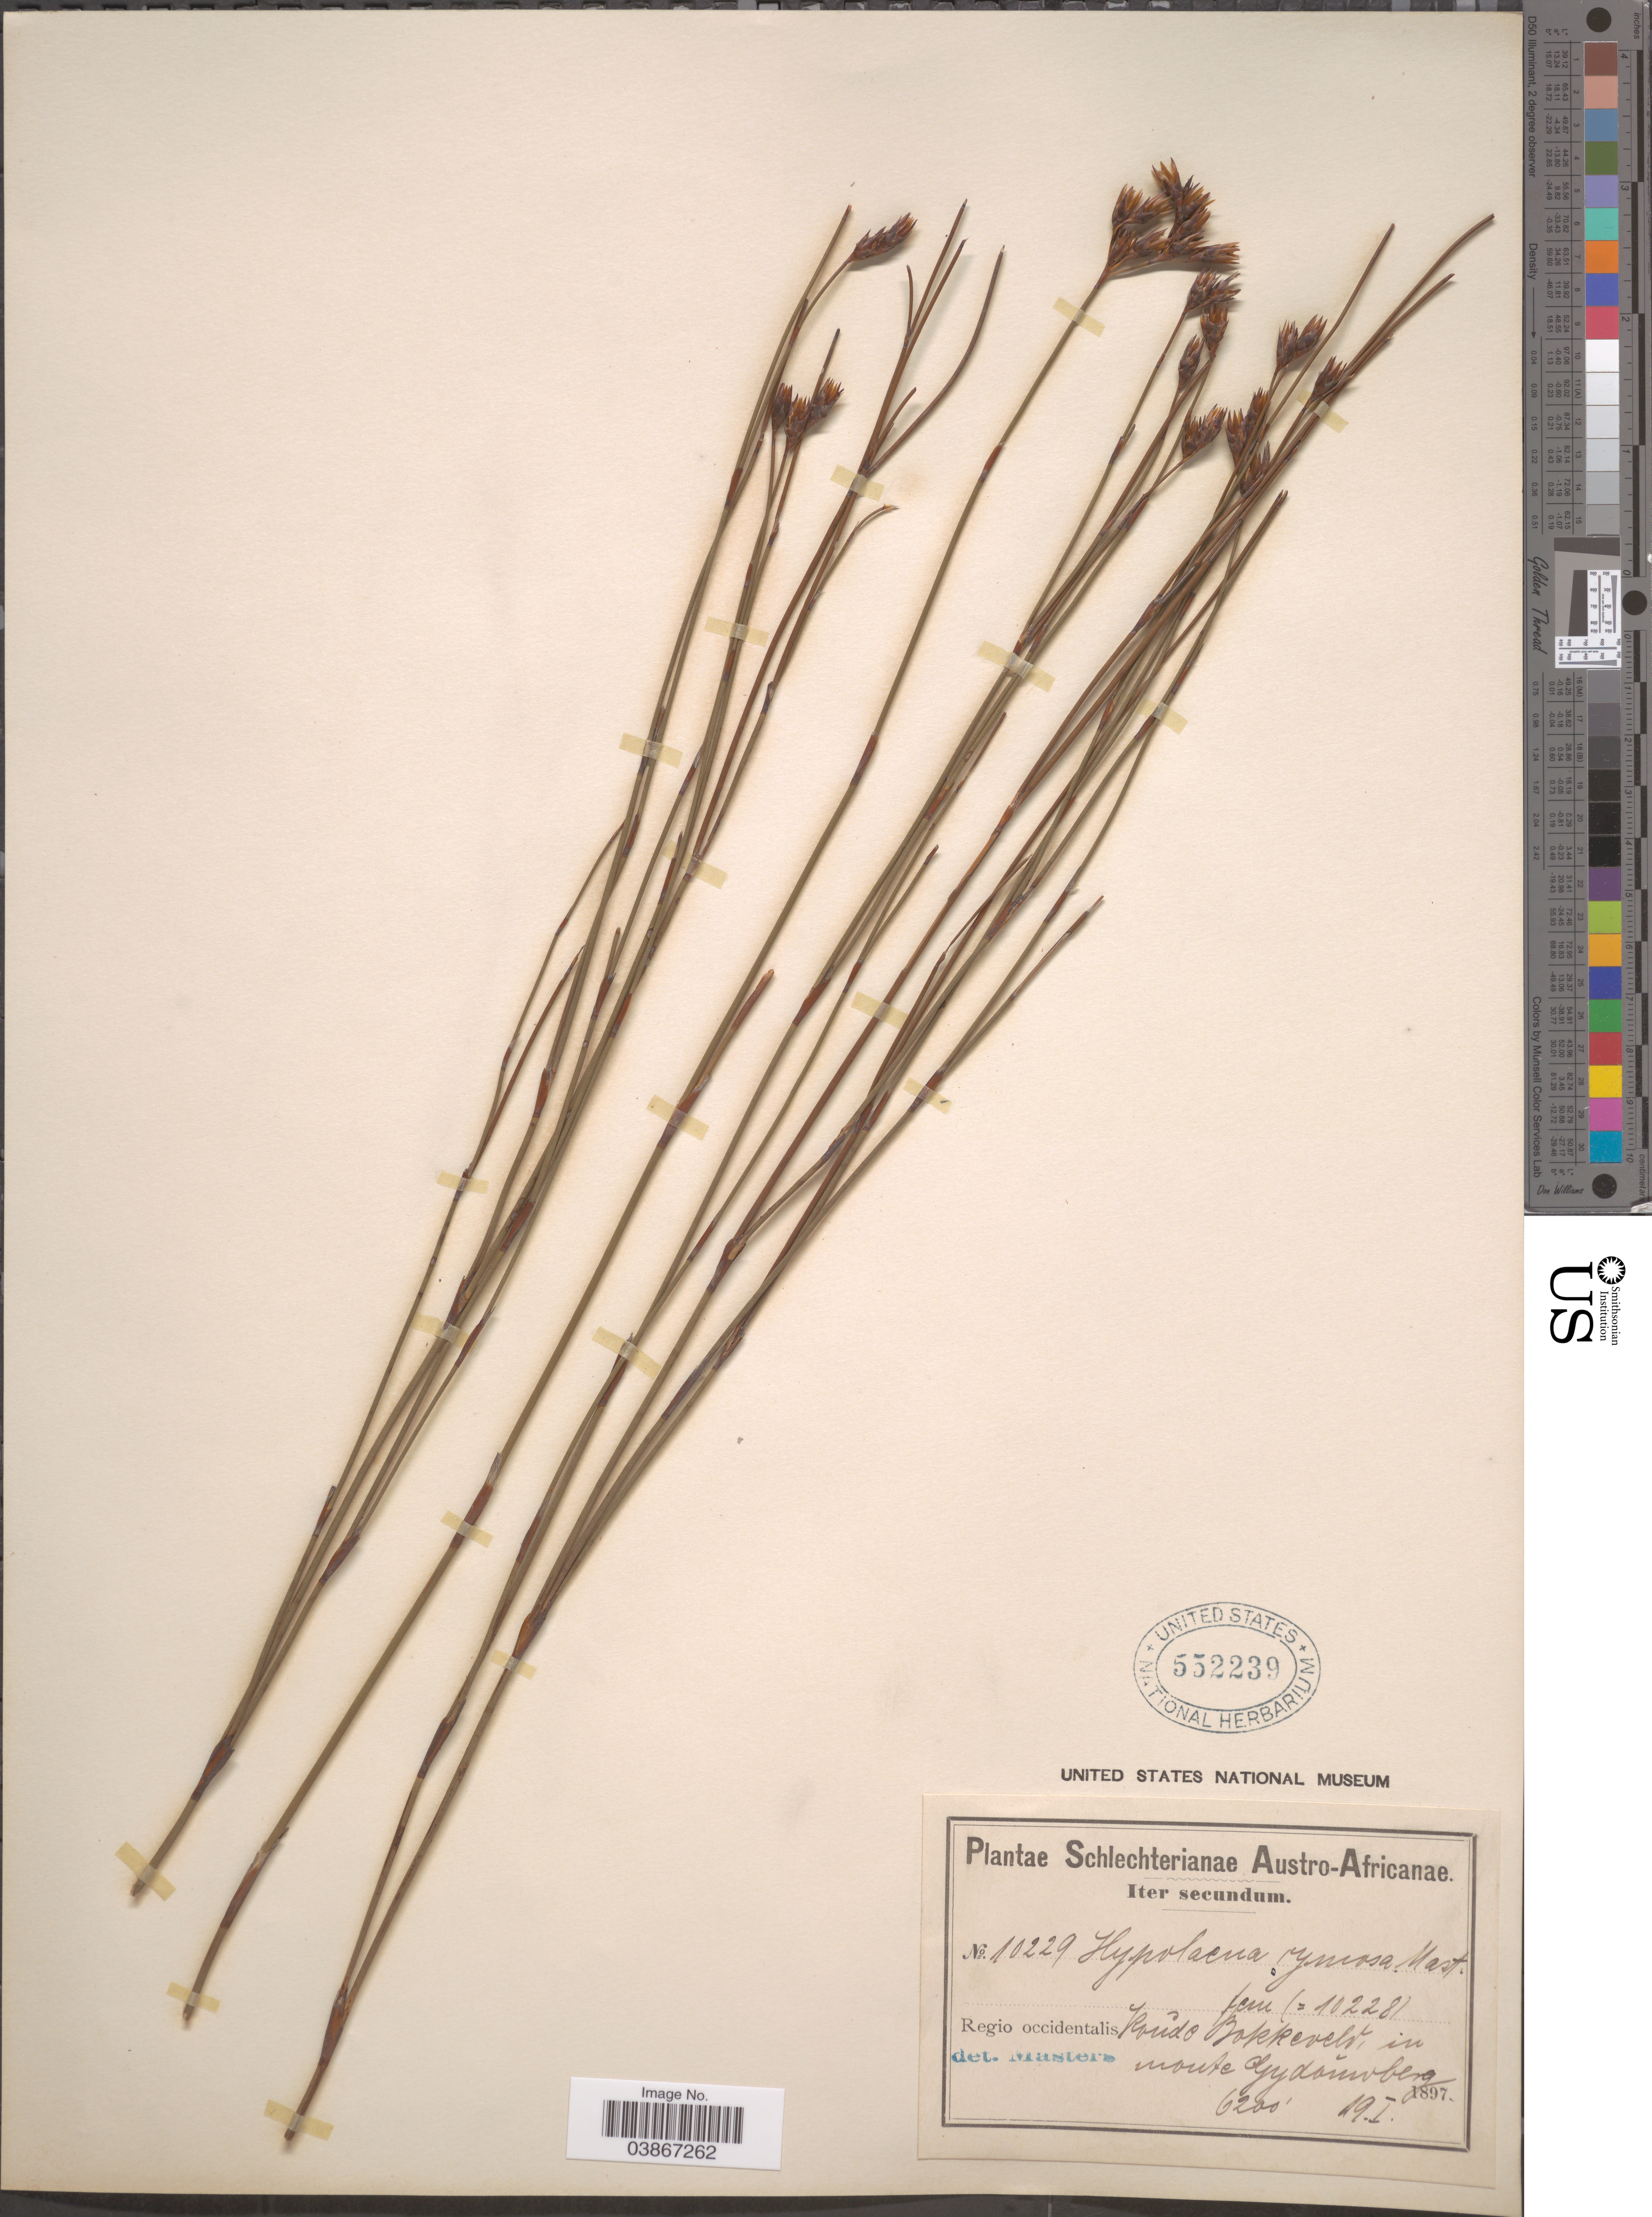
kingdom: Plantae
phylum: Tracheophyta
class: Liliopsida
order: Poales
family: Restionaceae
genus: Hypolaena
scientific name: Hypolaena cymosa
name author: Mast.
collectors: Schlechter, --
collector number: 10229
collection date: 1897-01-19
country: South Africa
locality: Austro-Africanae. Regio occidentalis: Koude Bokkeveld, in monte Gydouwberg.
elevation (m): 1890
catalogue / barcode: US 552239